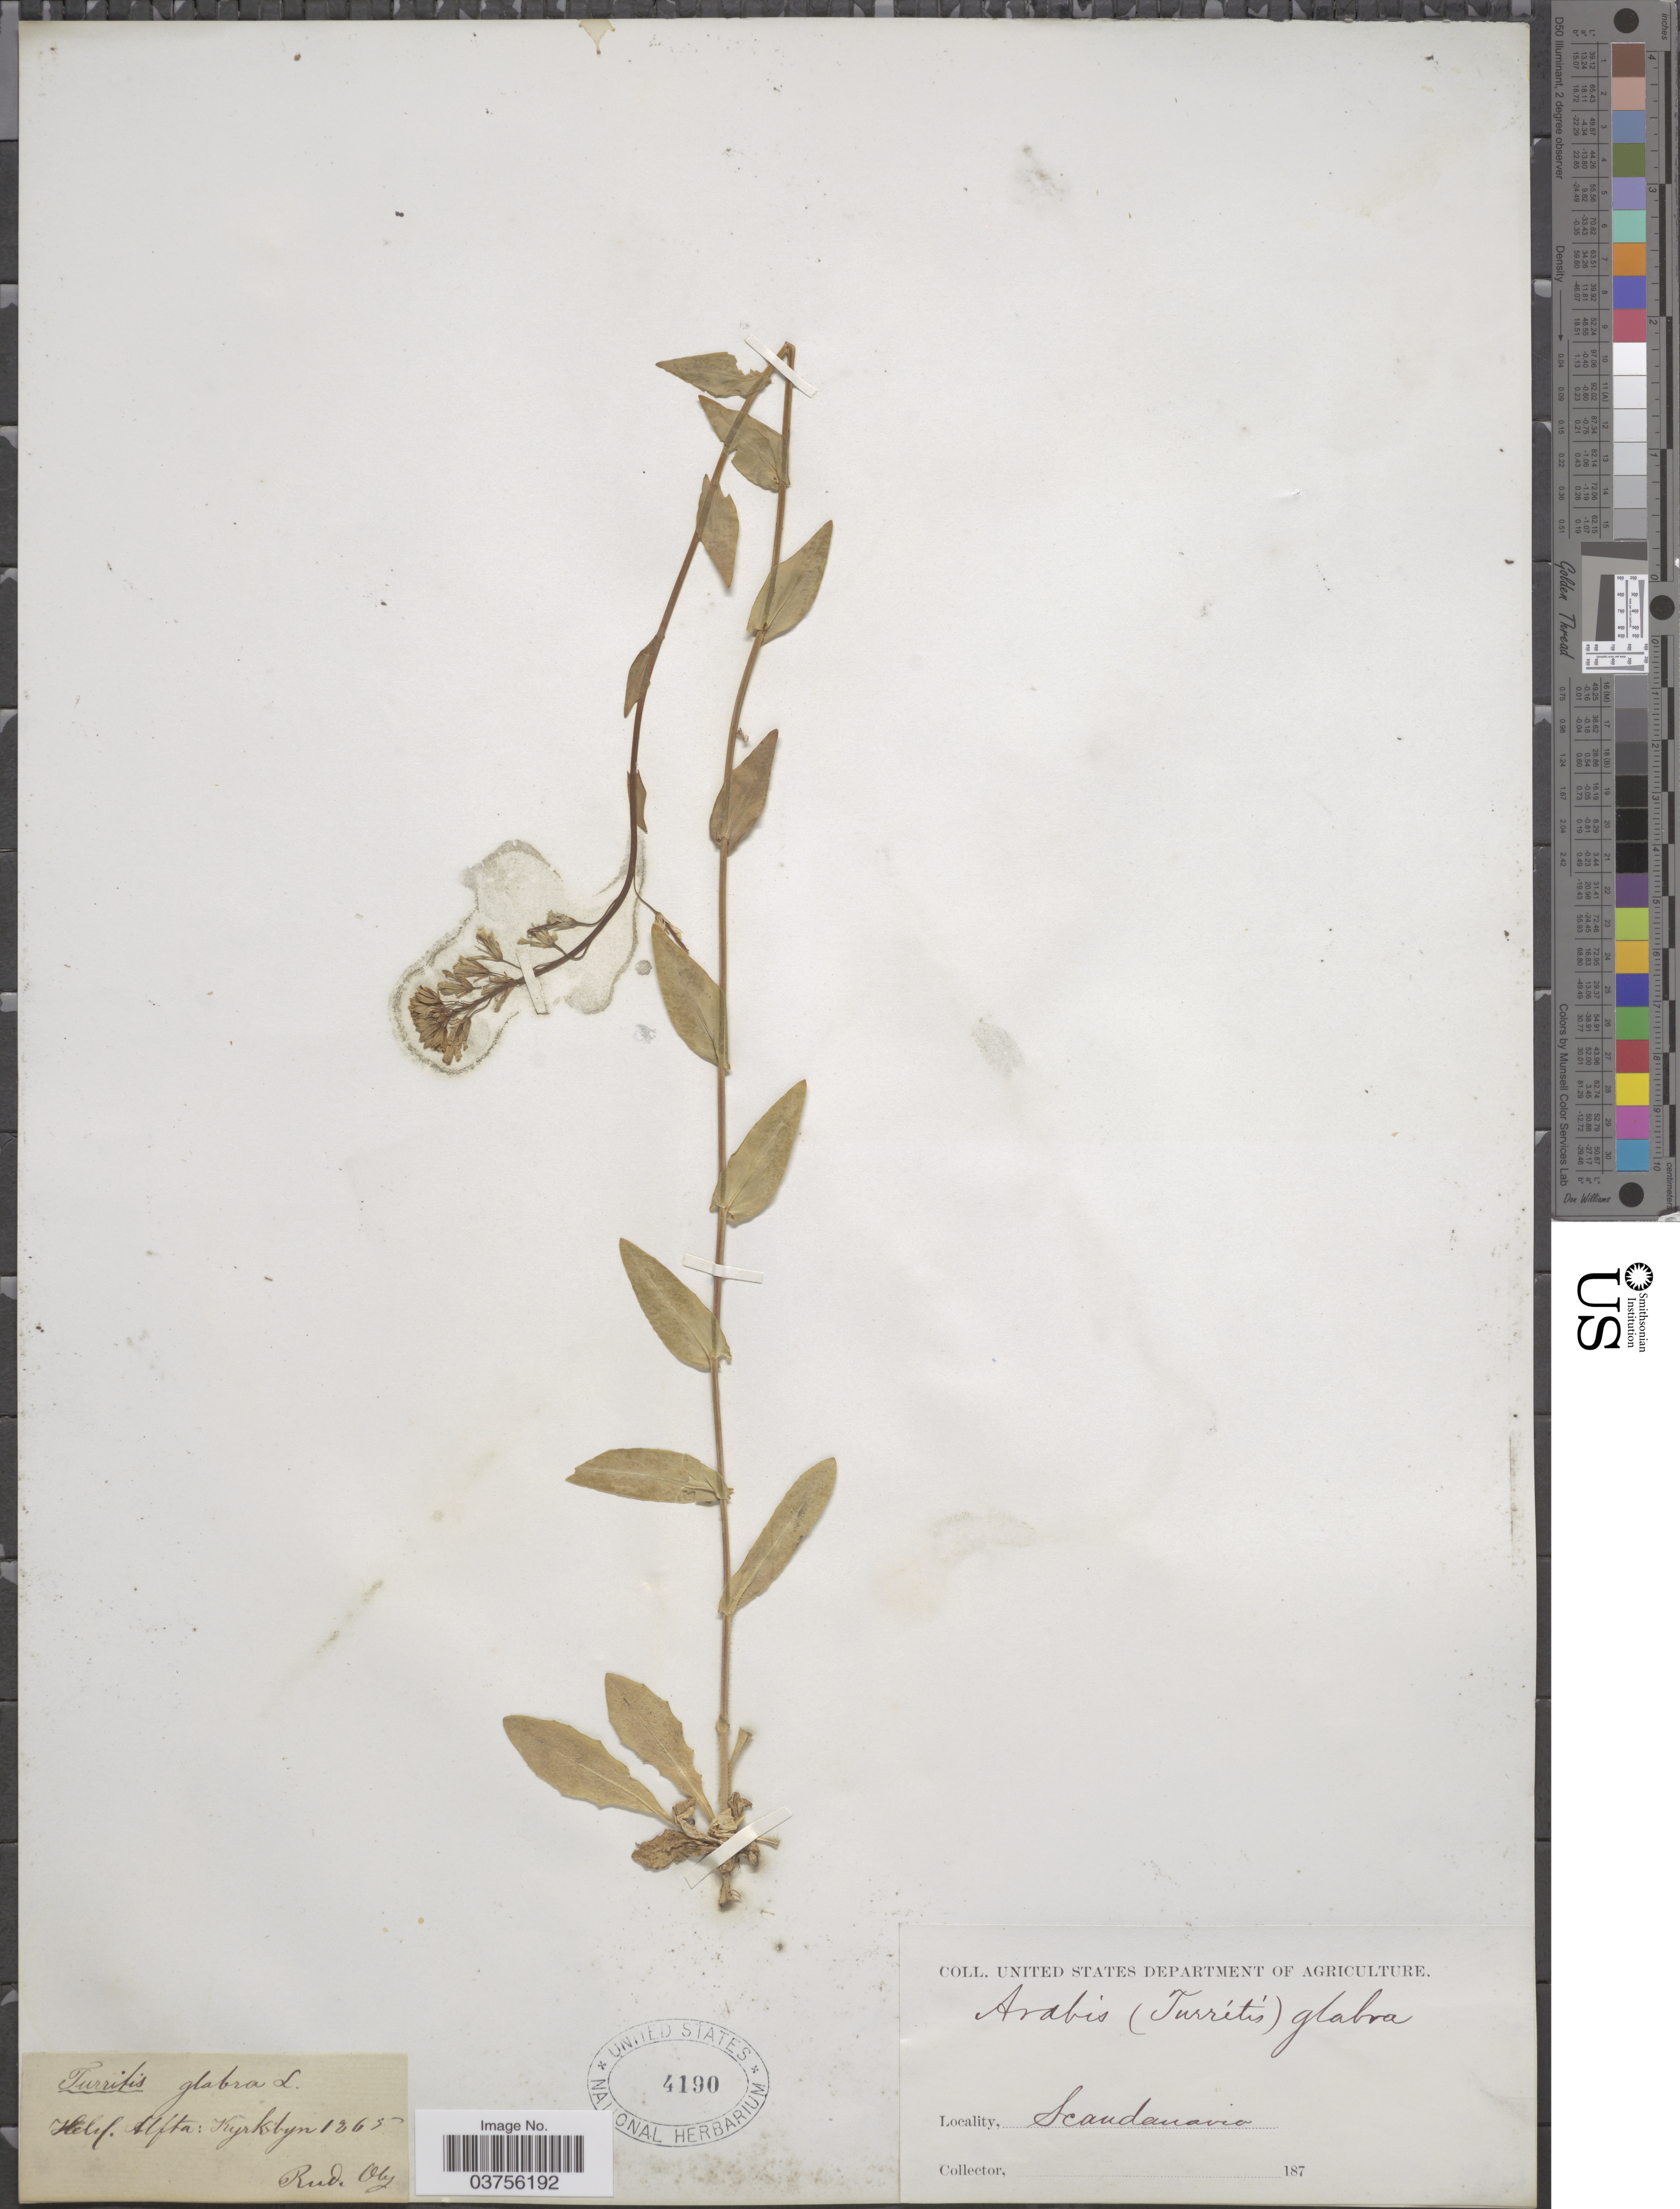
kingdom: Plantae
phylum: Tracheophyta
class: Magnoliopsida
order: Brassicales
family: Brassicaceae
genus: Turritis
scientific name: Turritis glabra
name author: L.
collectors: R. Obg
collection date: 1865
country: Sweden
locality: Scandanavia. Helif. Alfta: Kyrkbyn.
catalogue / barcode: US 4190